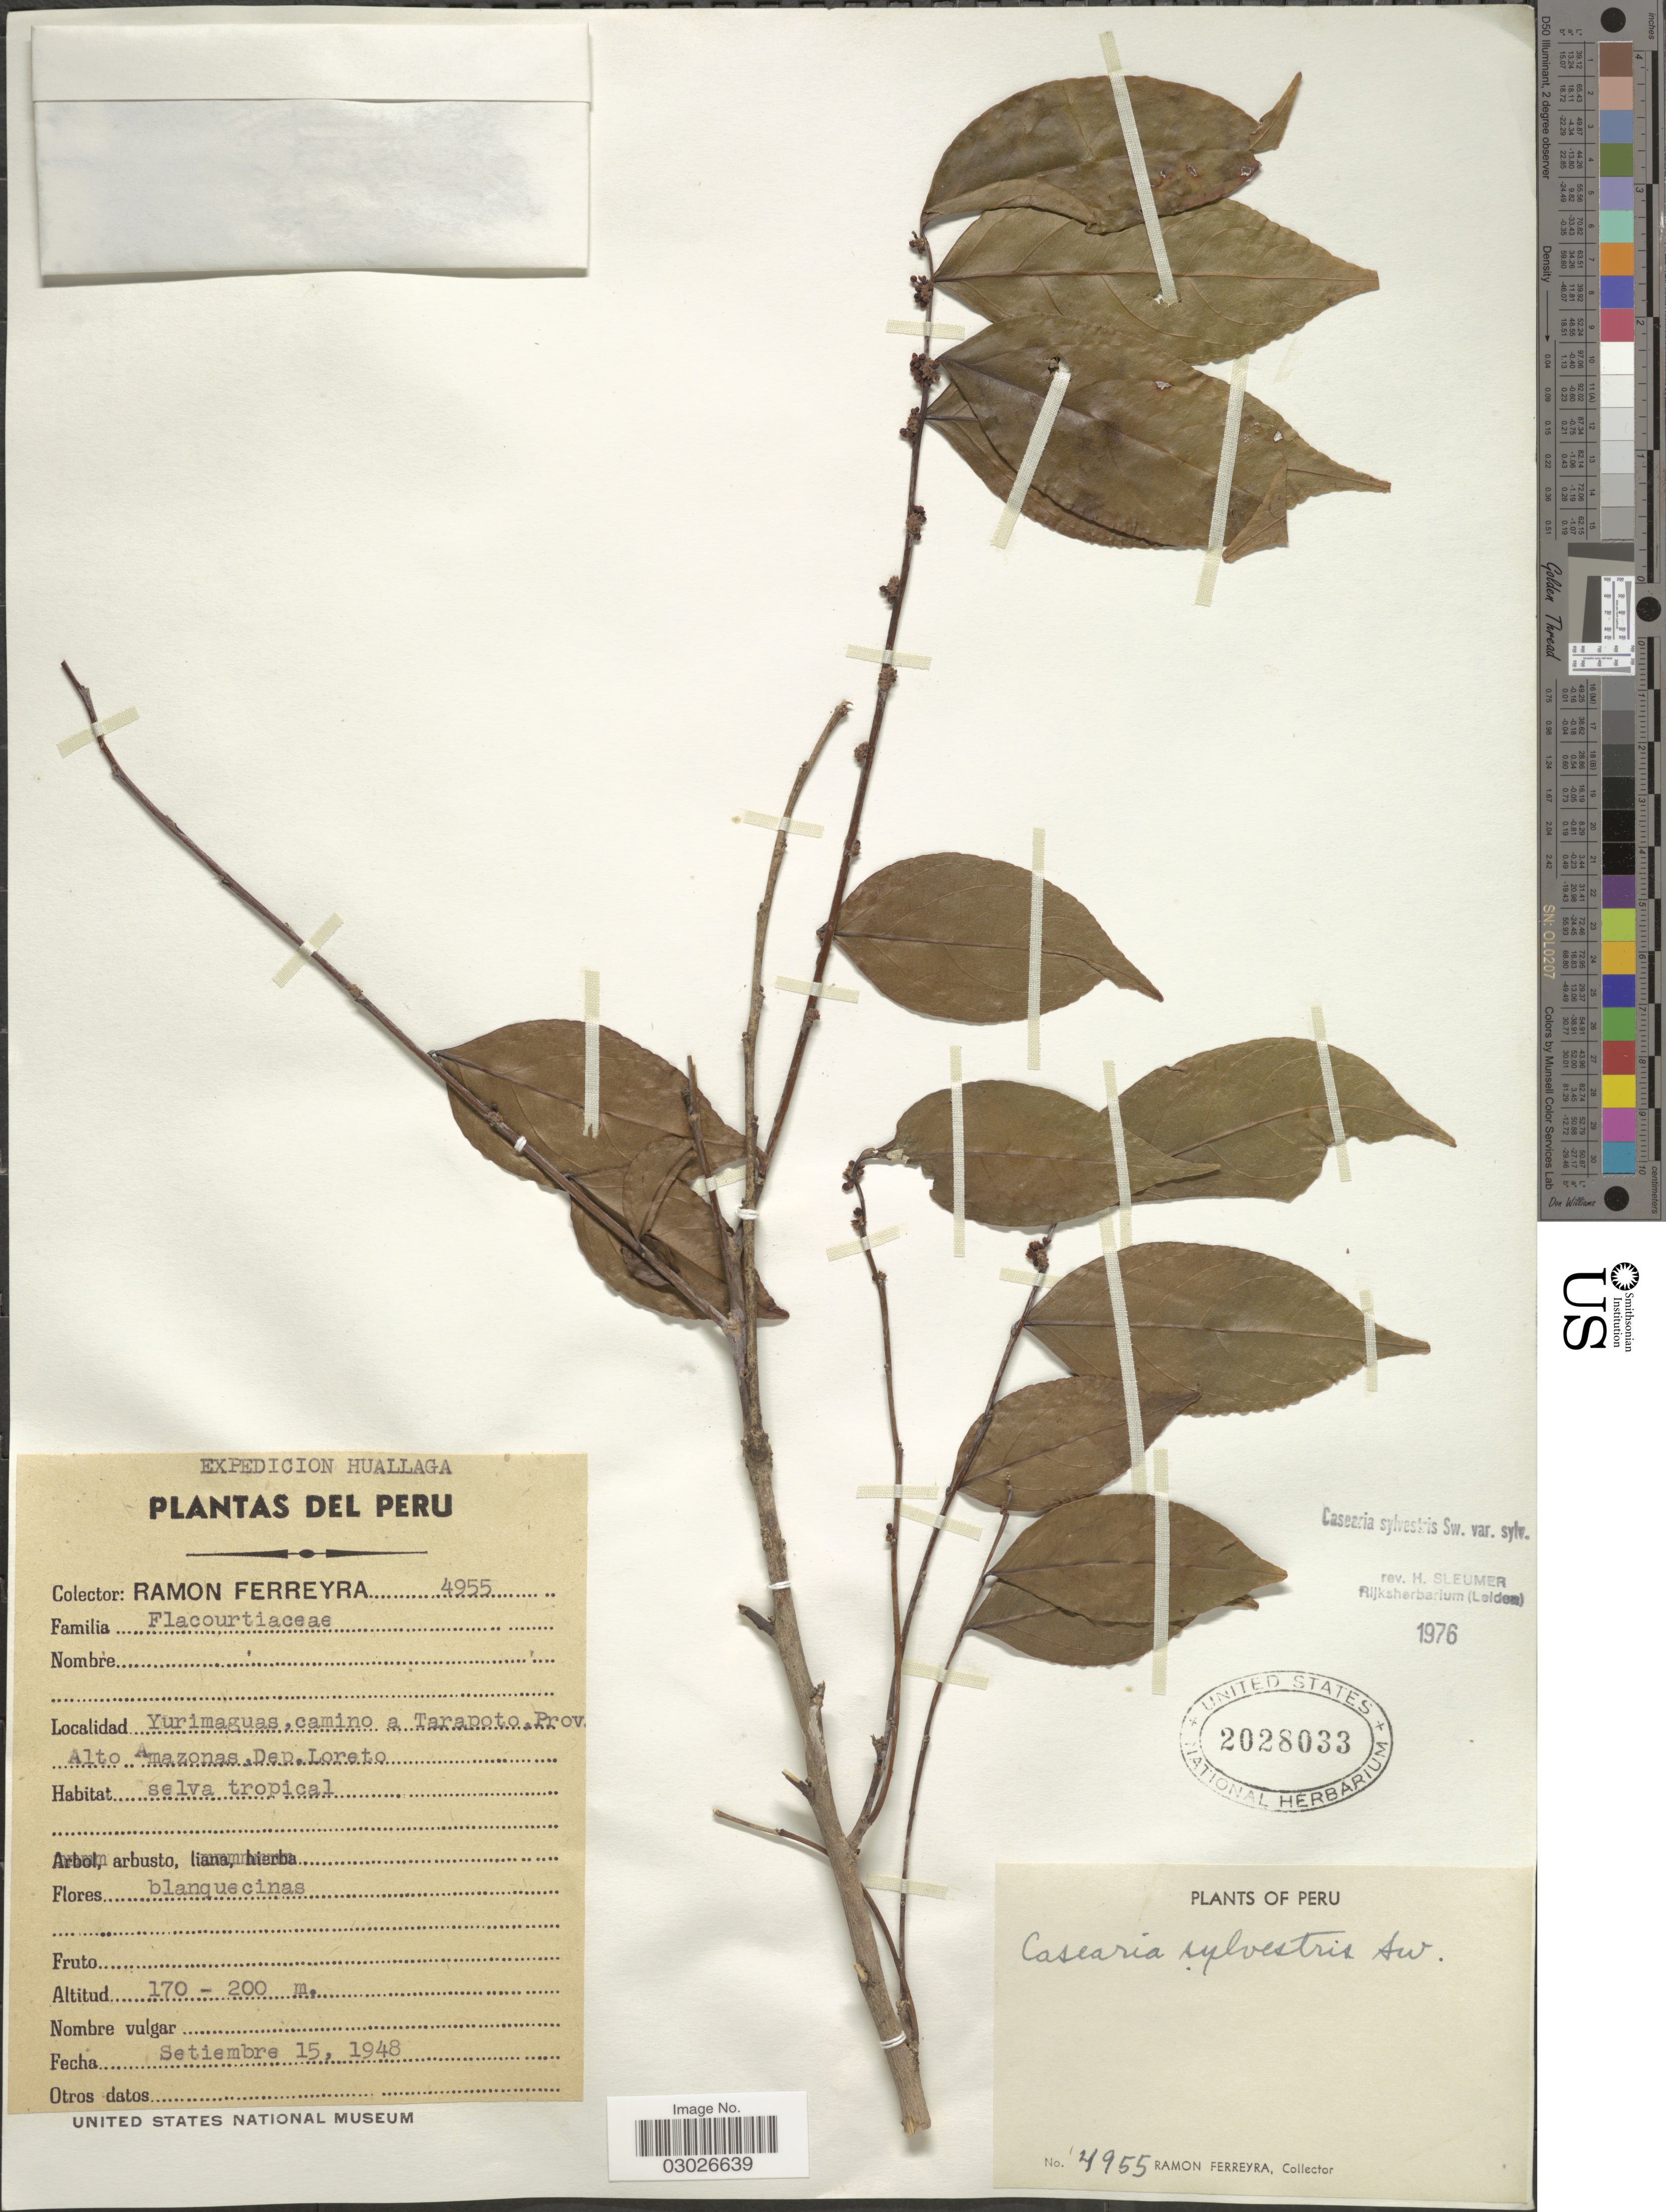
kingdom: Plantae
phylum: Tracheophyta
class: Magnoliopsida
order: Malpighiales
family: Salicaceae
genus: Casearia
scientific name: Casearia sylvestris var. sylvestris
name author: Sw.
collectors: R. A. Ferreyra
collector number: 4955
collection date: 1948-09-15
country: Peru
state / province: Loreto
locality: Yurimaguas, camino a Tarapoto, Prov. Alto Amazonas, Dep. Loreto.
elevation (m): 170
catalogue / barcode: US 2028033